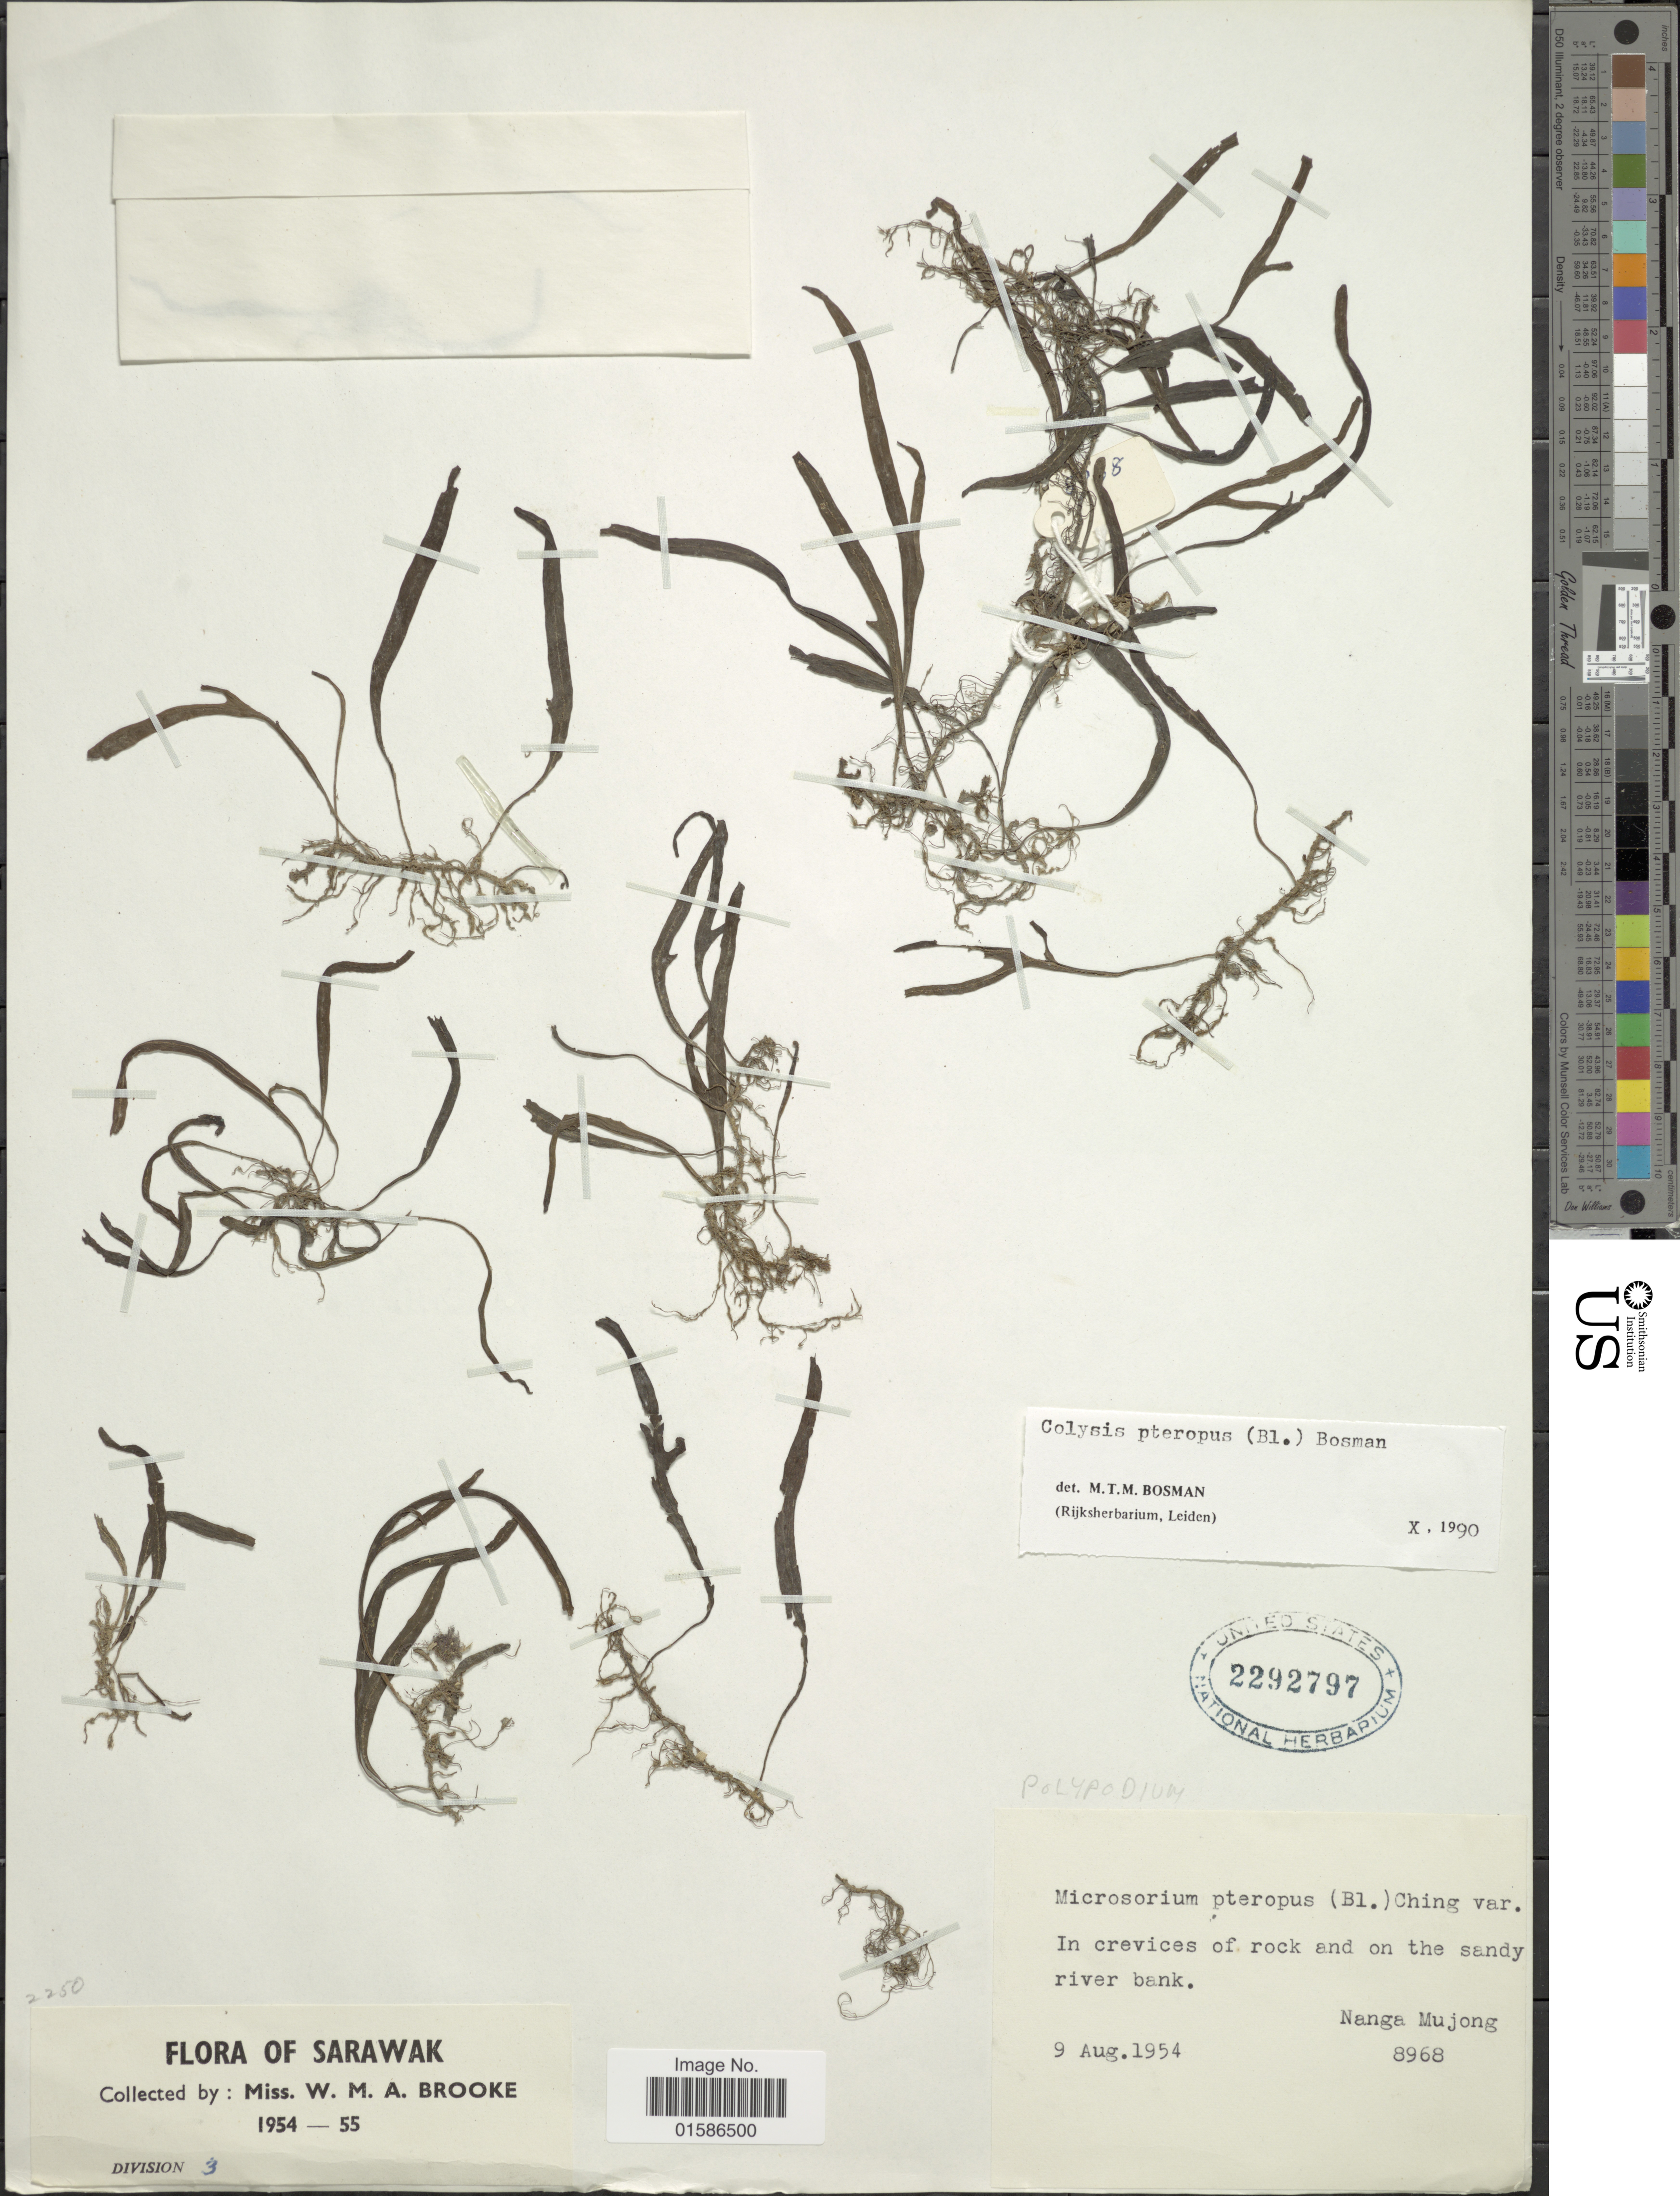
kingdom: Plantae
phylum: Tracheophyta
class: Polypodiopsida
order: Polypodiales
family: Polypodiaceae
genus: Microsorum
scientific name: Microsorum pteropus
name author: (Blume) Copel.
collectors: W. Brooke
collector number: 8968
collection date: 1954-08-09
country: Malaysia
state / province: Sarawak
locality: In crevices of rock and on the sandy river bank. Nanga Mujong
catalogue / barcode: US 2292797